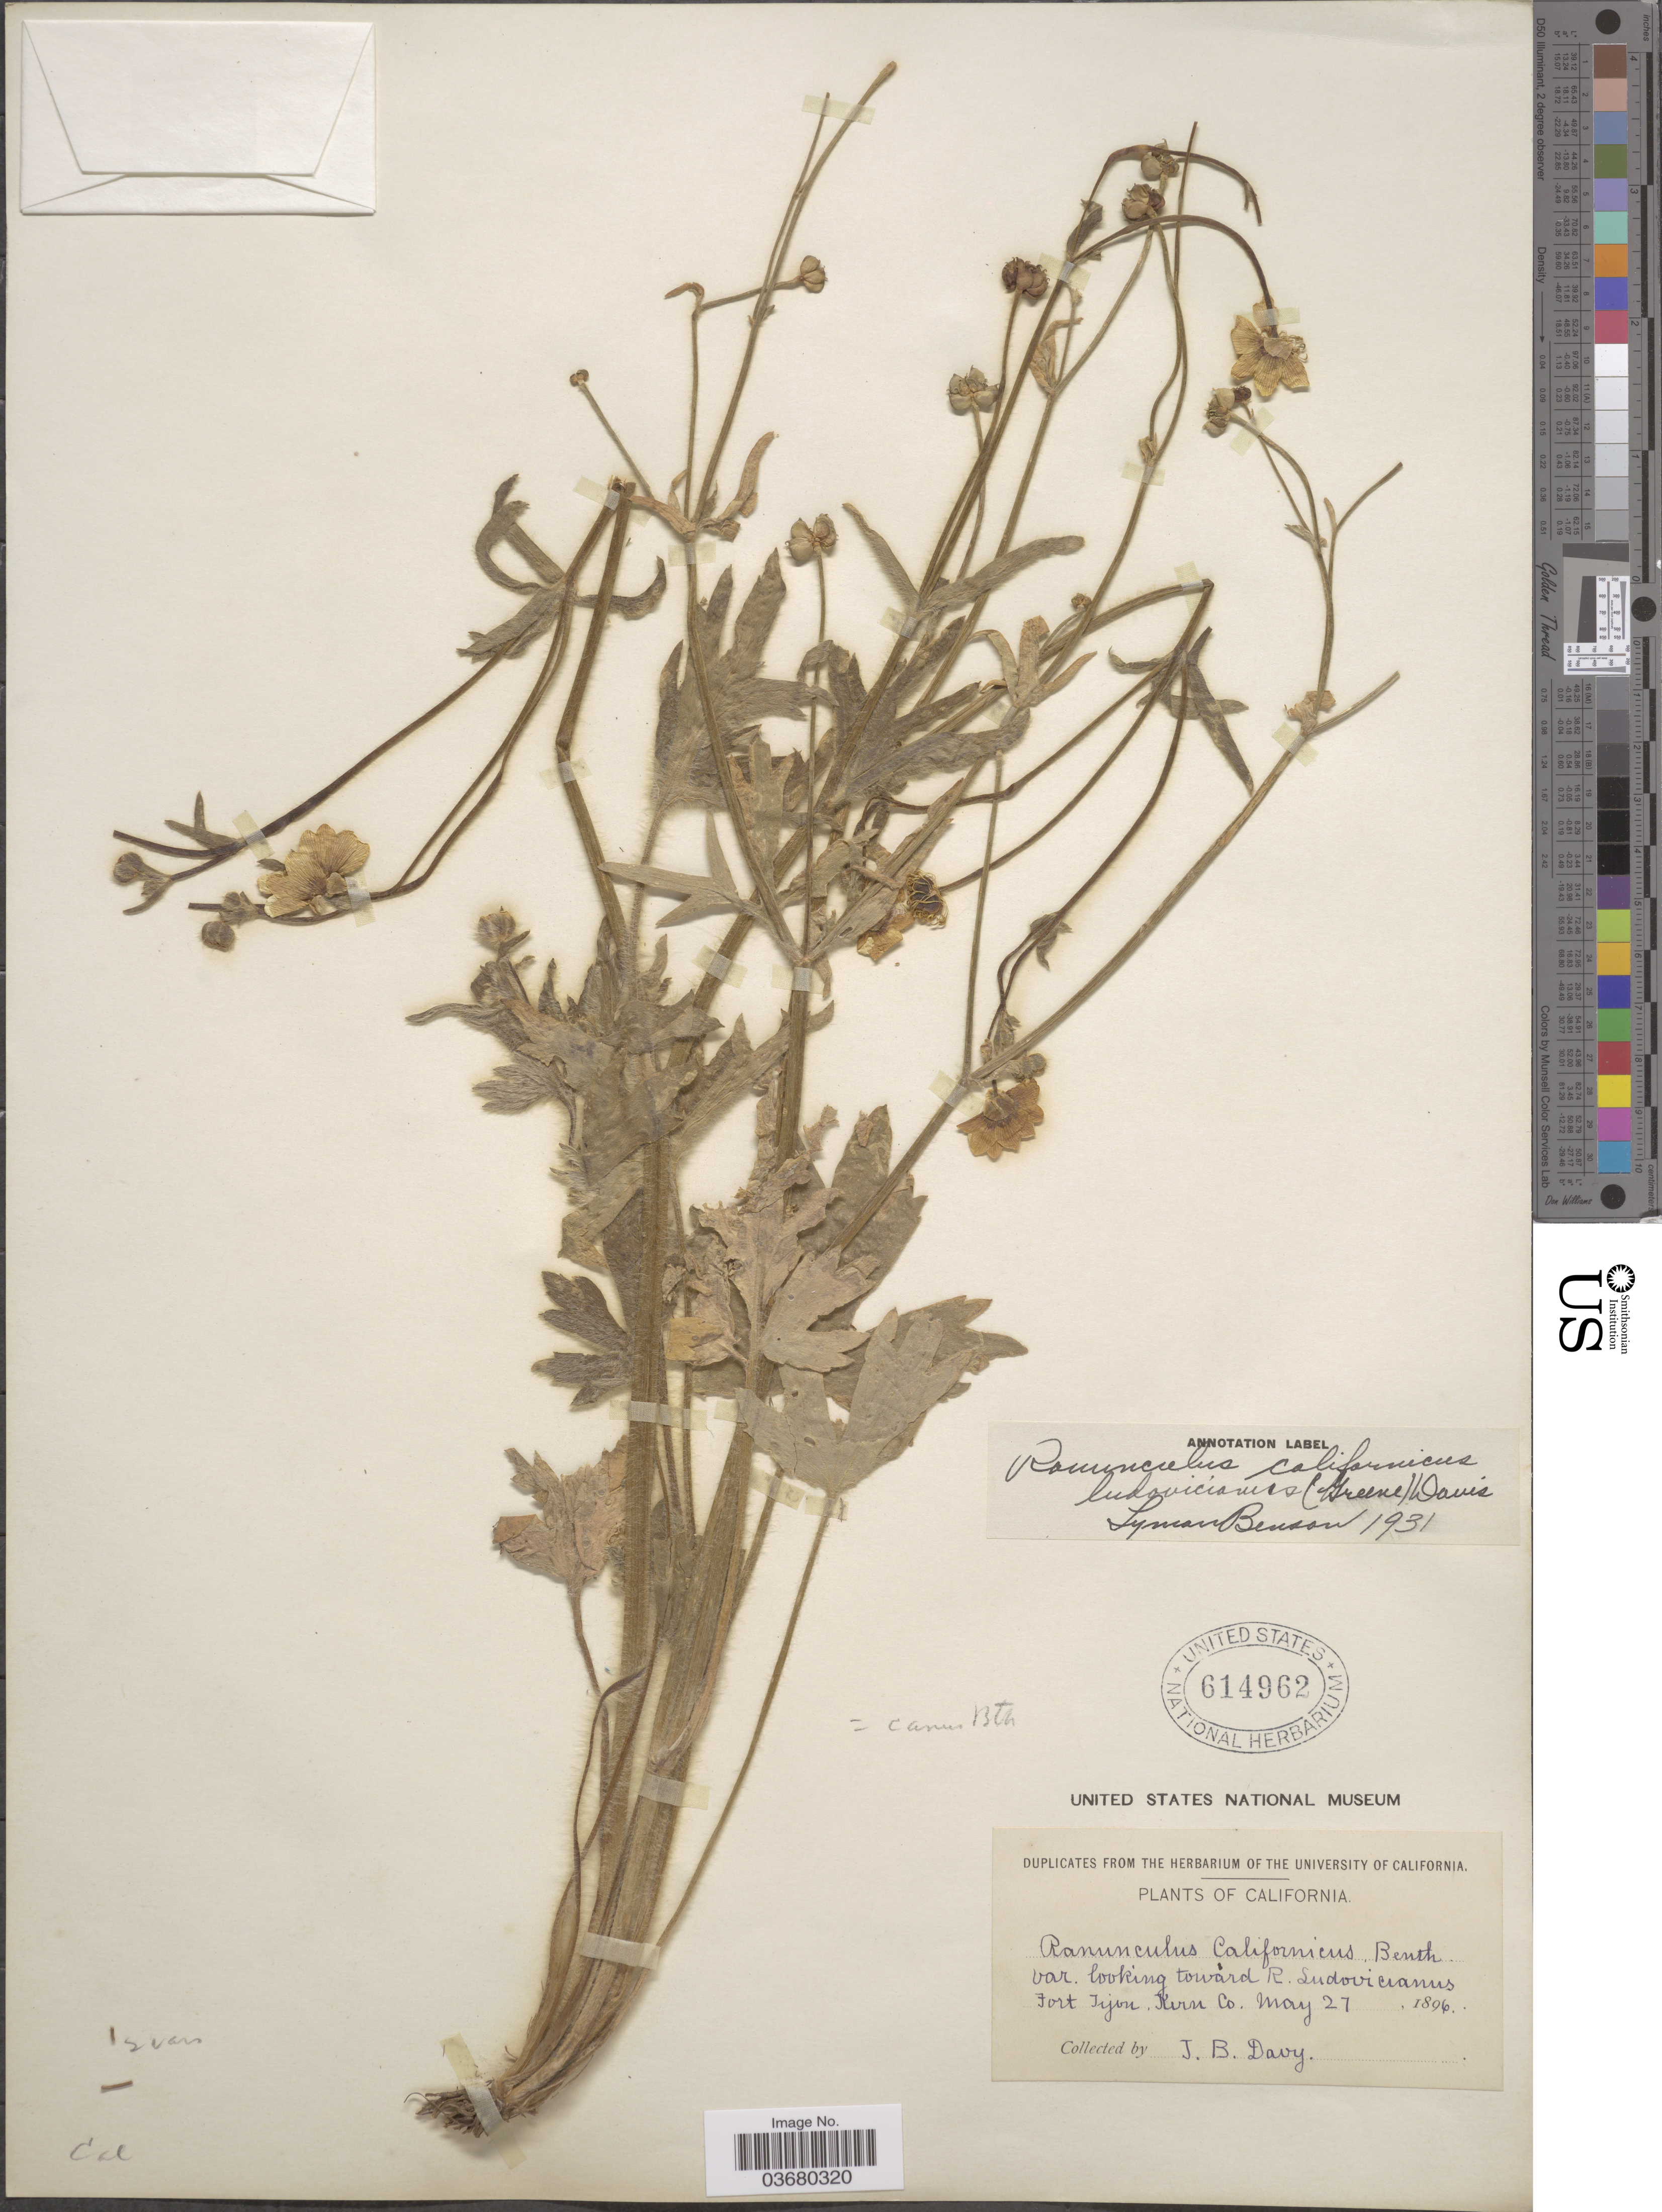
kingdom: Plantae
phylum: Tracheophyta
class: Magnoliopsida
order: Ranunculales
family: Ranunculaceae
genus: Ranunculus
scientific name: Ranunculus californicus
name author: Benth.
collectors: J. Burtt Davy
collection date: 1896-05-27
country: United States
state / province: California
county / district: Kern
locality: Fort Tejon, Kern Co.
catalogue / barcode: US 614962